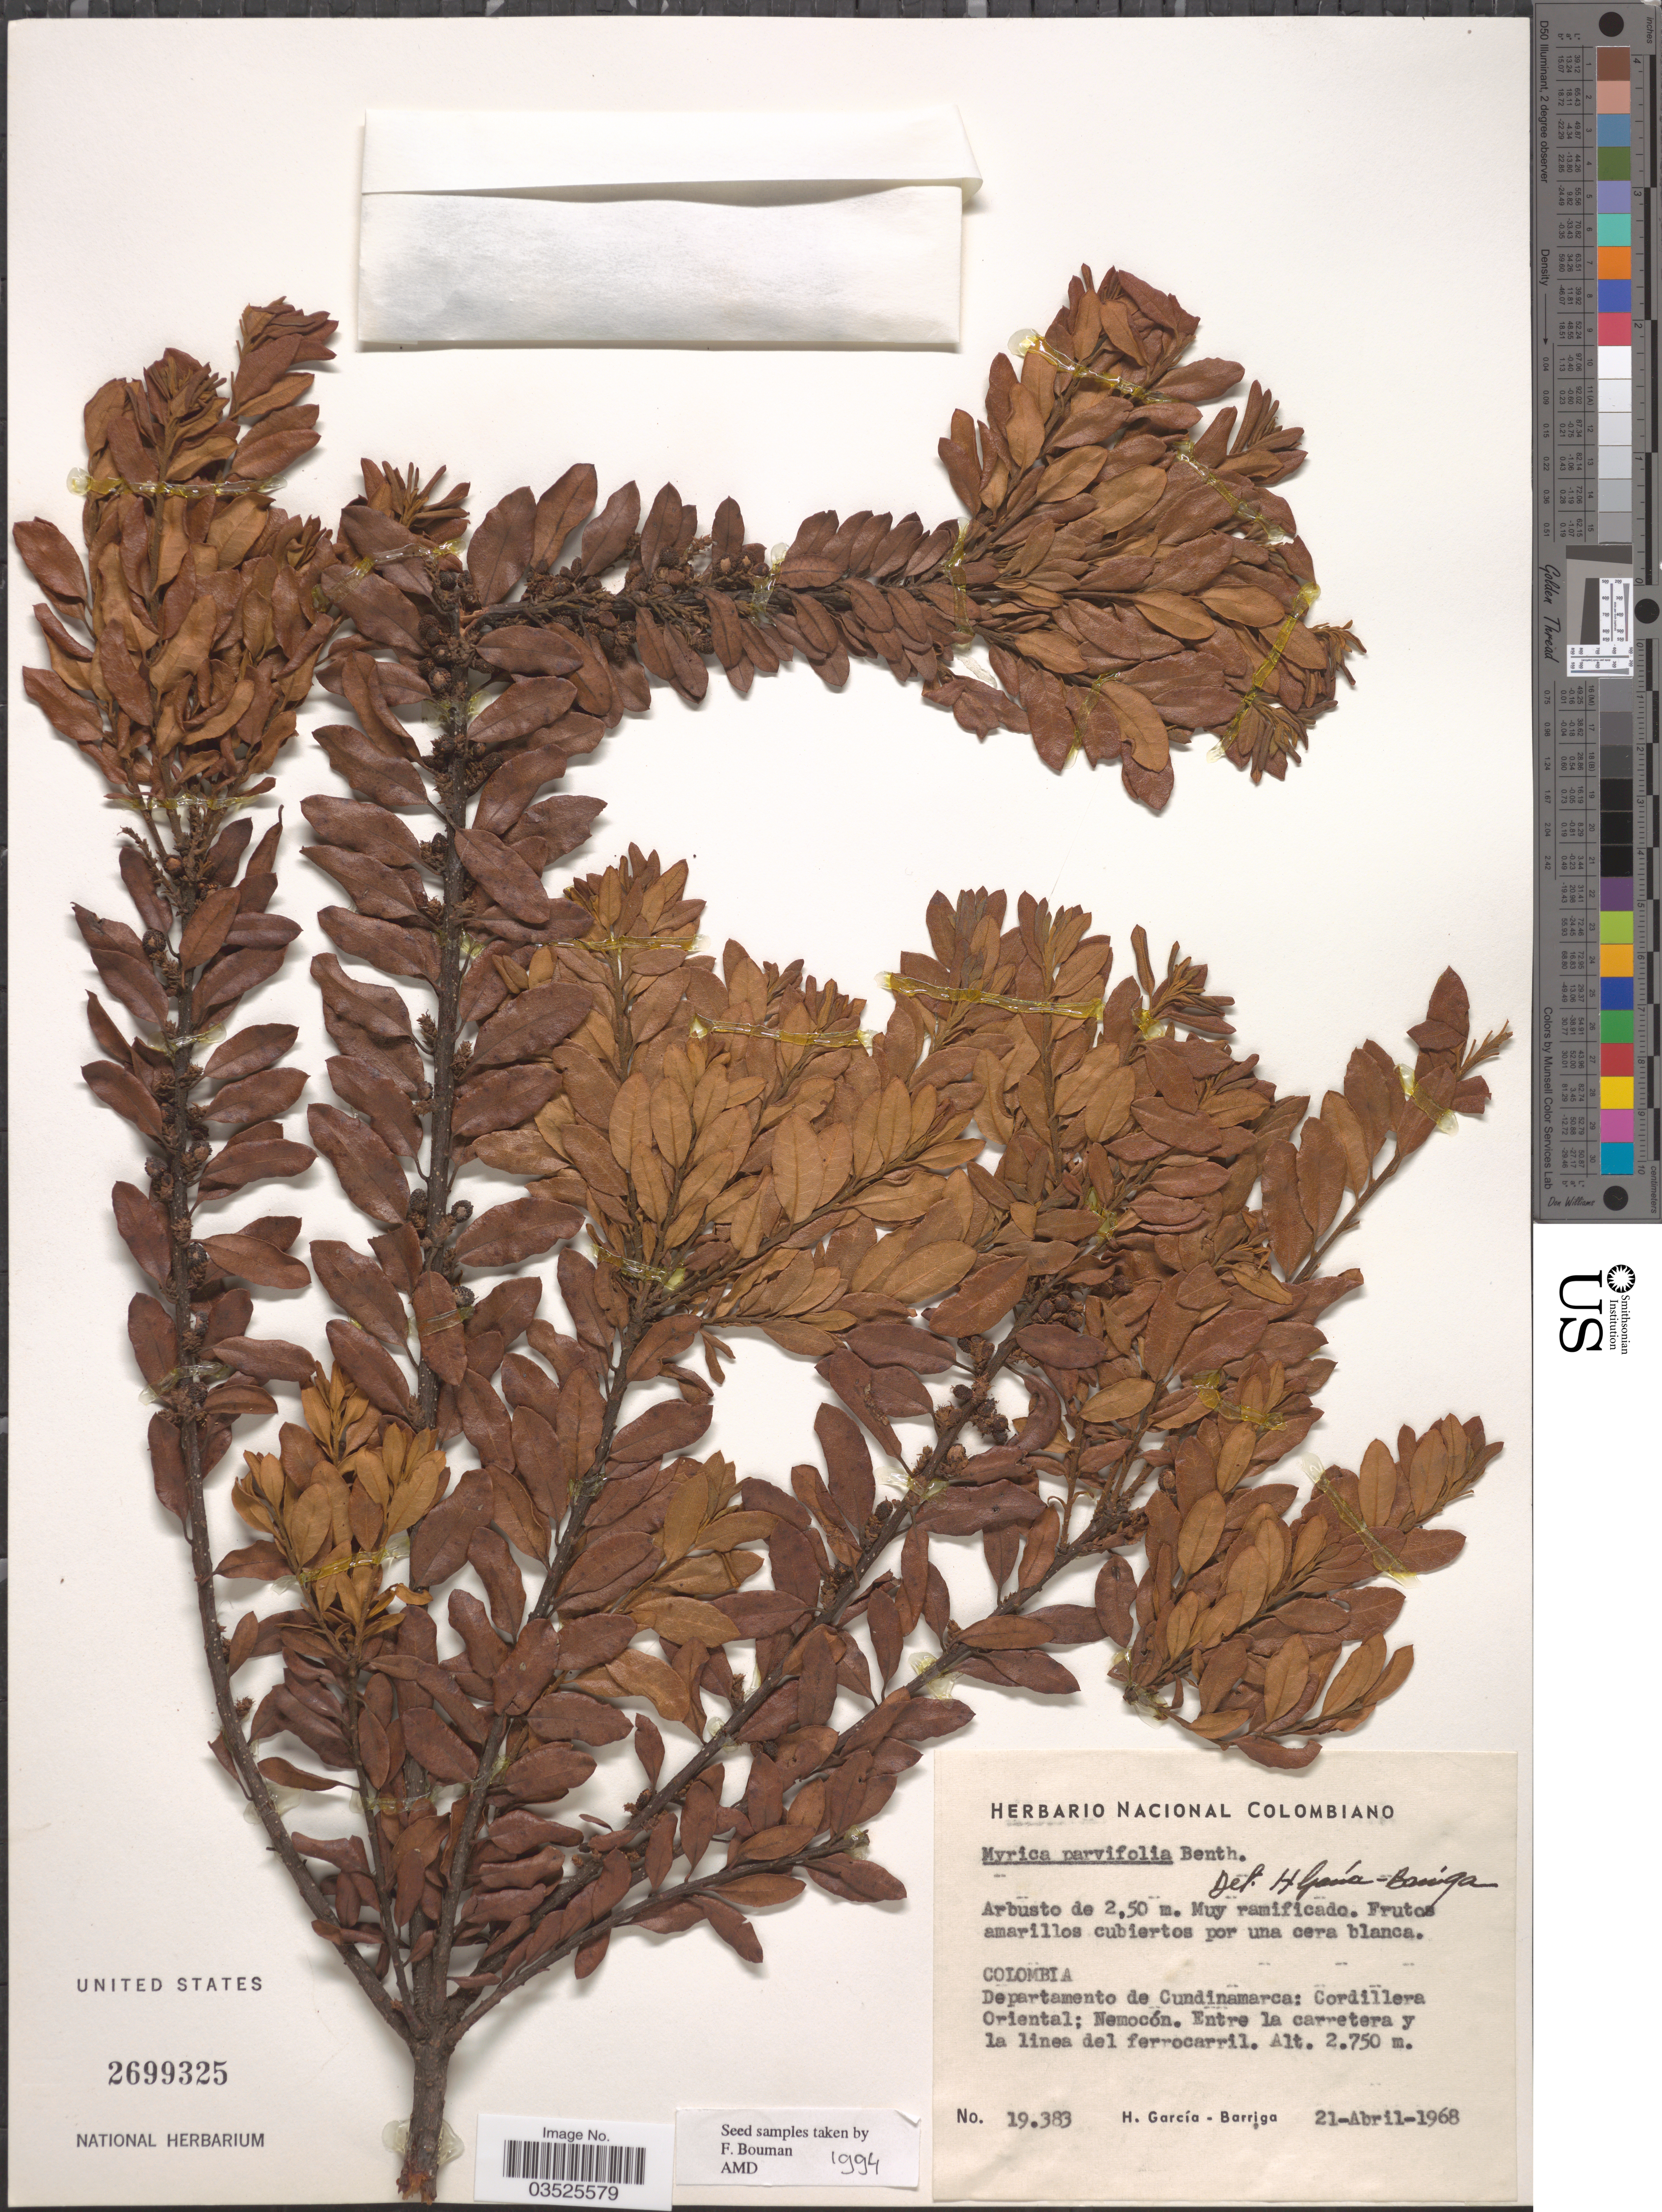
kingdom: Plantae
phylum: Tracheophyta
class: Magnoliopsida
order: Fagales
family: Myricaceae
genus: Morella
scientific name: Morella parvifolia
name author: (Benth.) Parra-Os.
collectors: H. García Barriga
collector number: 19383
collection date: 1968-04-21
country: Colombia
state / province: Cundinamarca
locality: Departamento de Cundinamarca: Cordillera Oriental: Nemocón.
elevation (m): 2750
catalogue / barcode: US 2699325